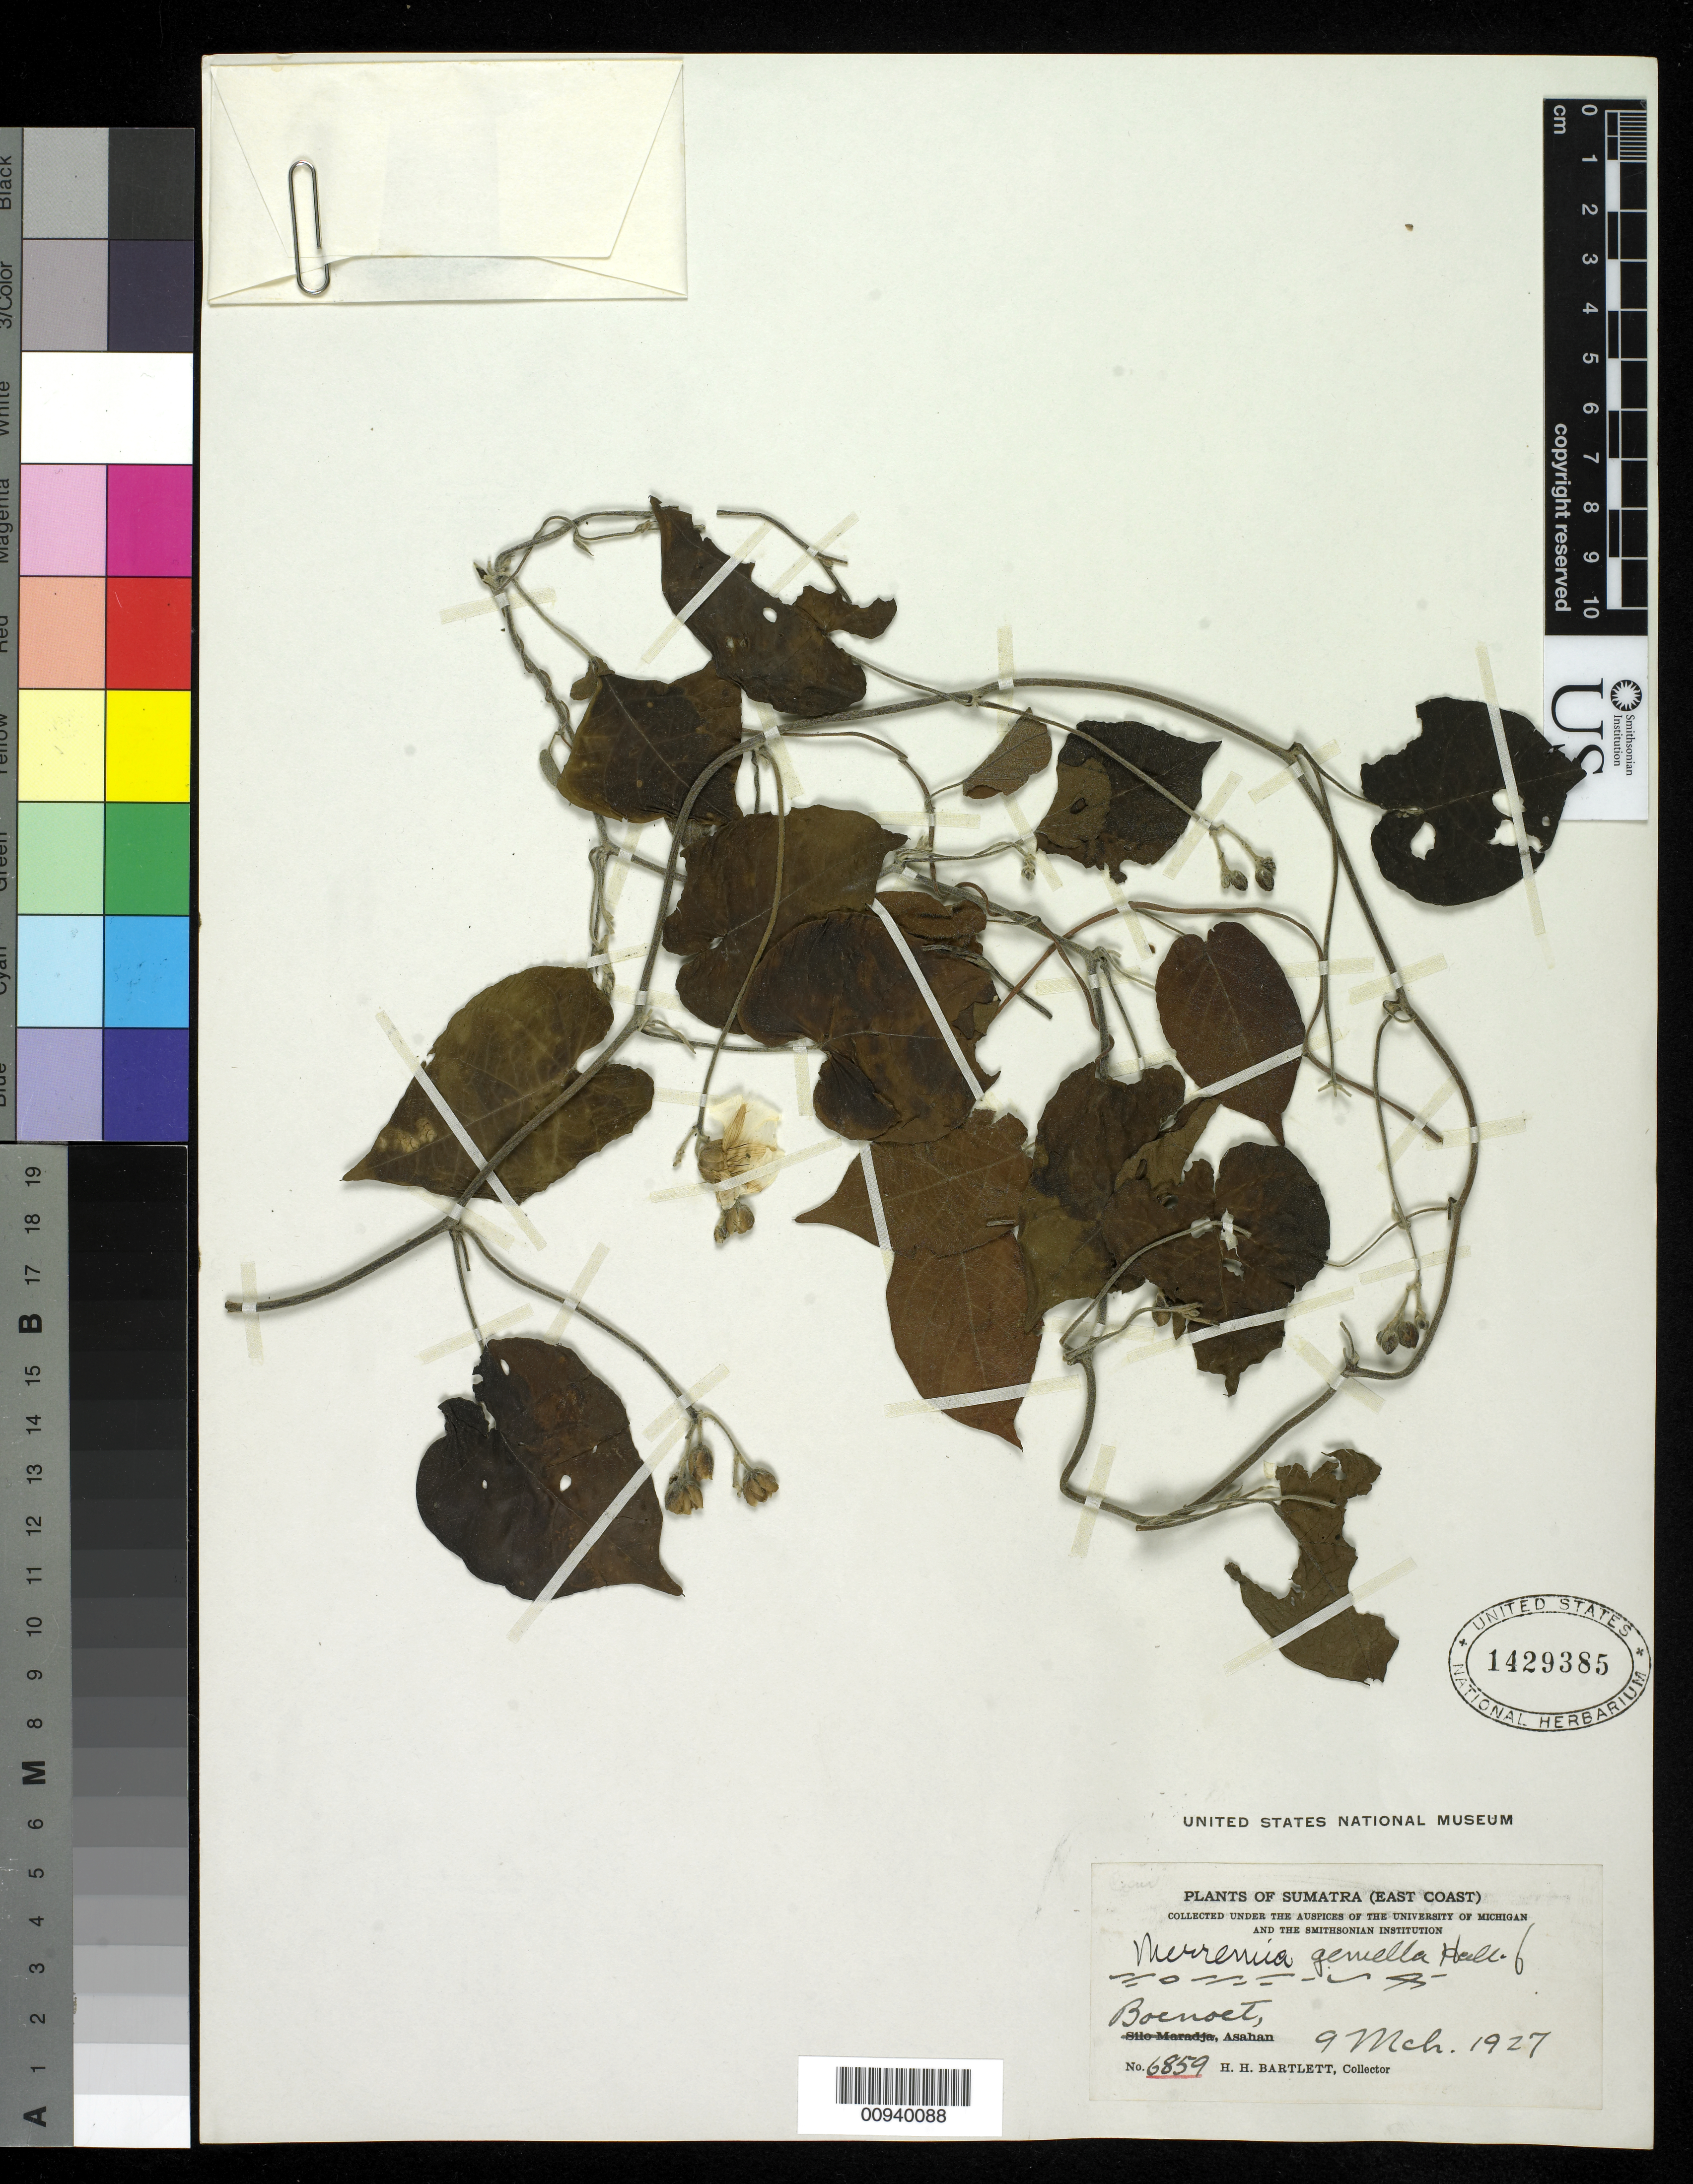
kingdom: Plantae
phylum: Tracheophyta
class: Magnoliopsida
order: Solanales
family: Convolvulaceae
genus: Merremia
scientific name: Merremia gemella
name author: (Burm. f.) Hallier f.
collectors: H. H. Bartlett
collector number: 6859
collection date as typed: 09 Mar 1927 or 03 Sep 1927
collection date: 1927-03-09 or 1927-09-03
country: Indonesia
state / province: Sumatra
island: Sumatra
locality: Boenoet, Asahan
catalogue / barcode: US 1429385